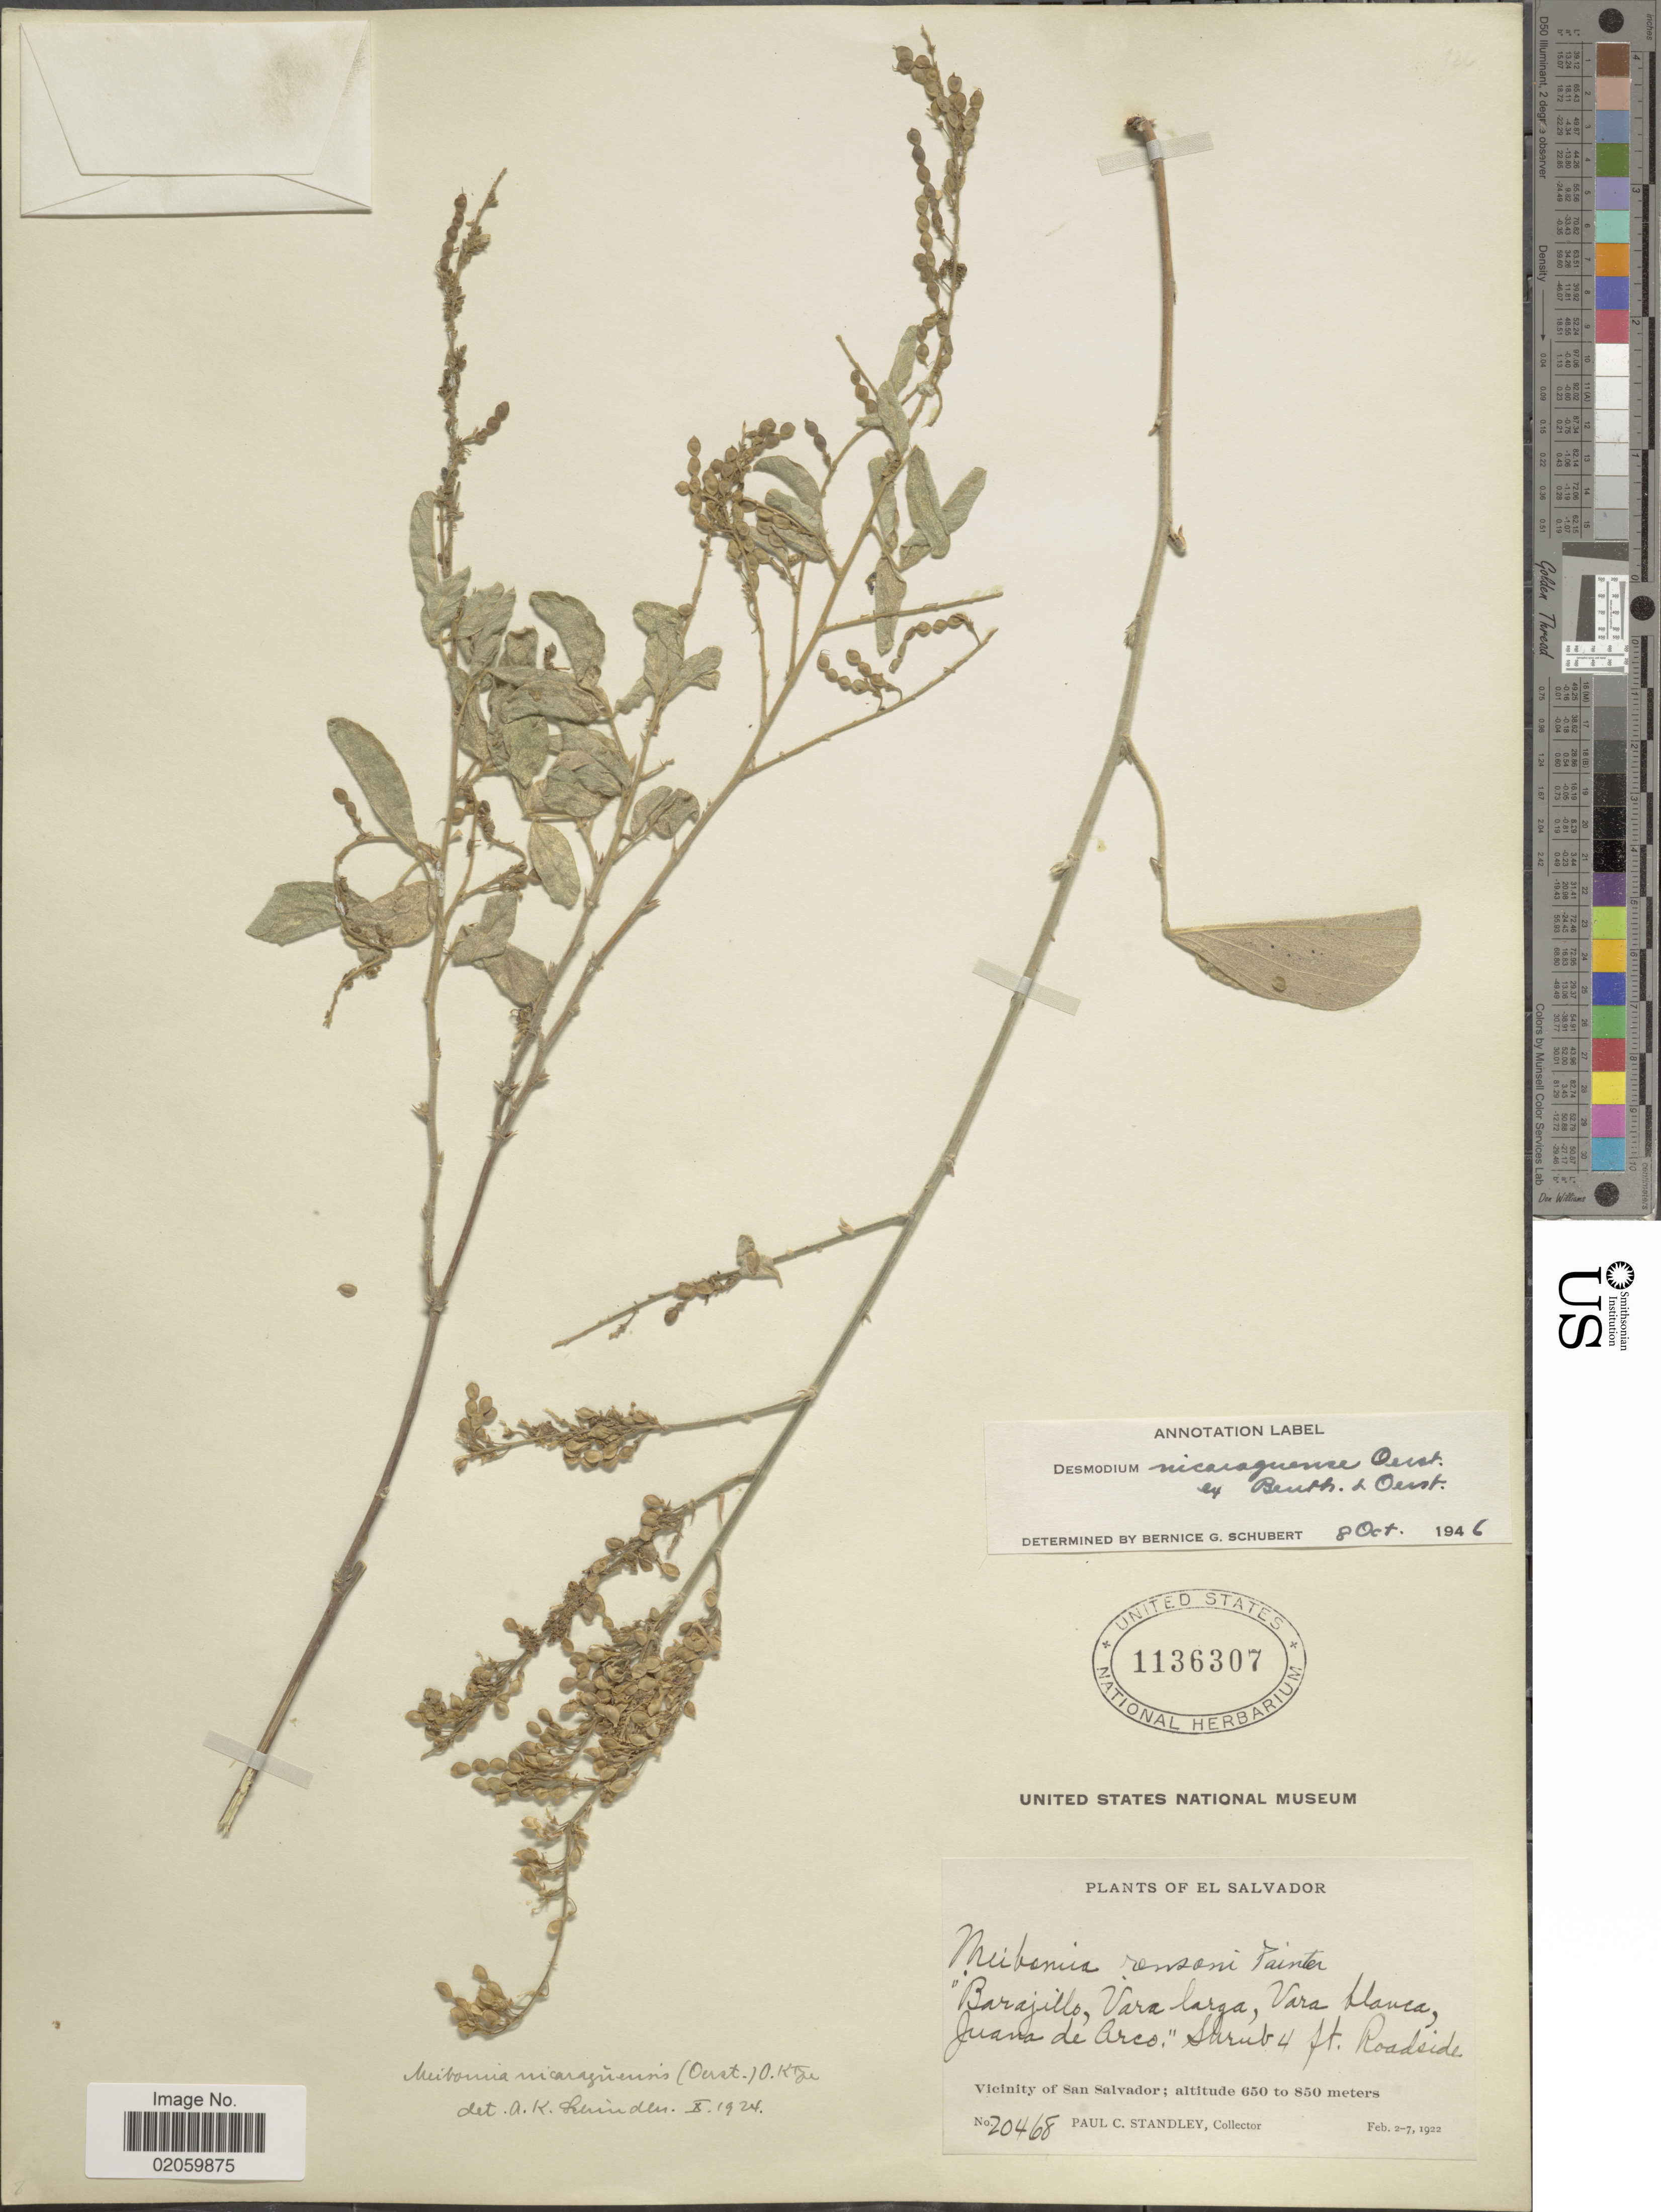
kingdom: Plantae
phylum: Tracheophyta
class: Magnoliopsida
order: Fabales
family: Fabaceae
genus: Desmodium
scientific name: Desmodium nicaraguense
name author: Oerst.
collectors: P. C. Standley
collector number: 20468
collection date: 1922-02-02/1922-02-07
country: El Salvador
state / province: San Salvador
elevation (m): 650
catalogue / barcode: US 1136307